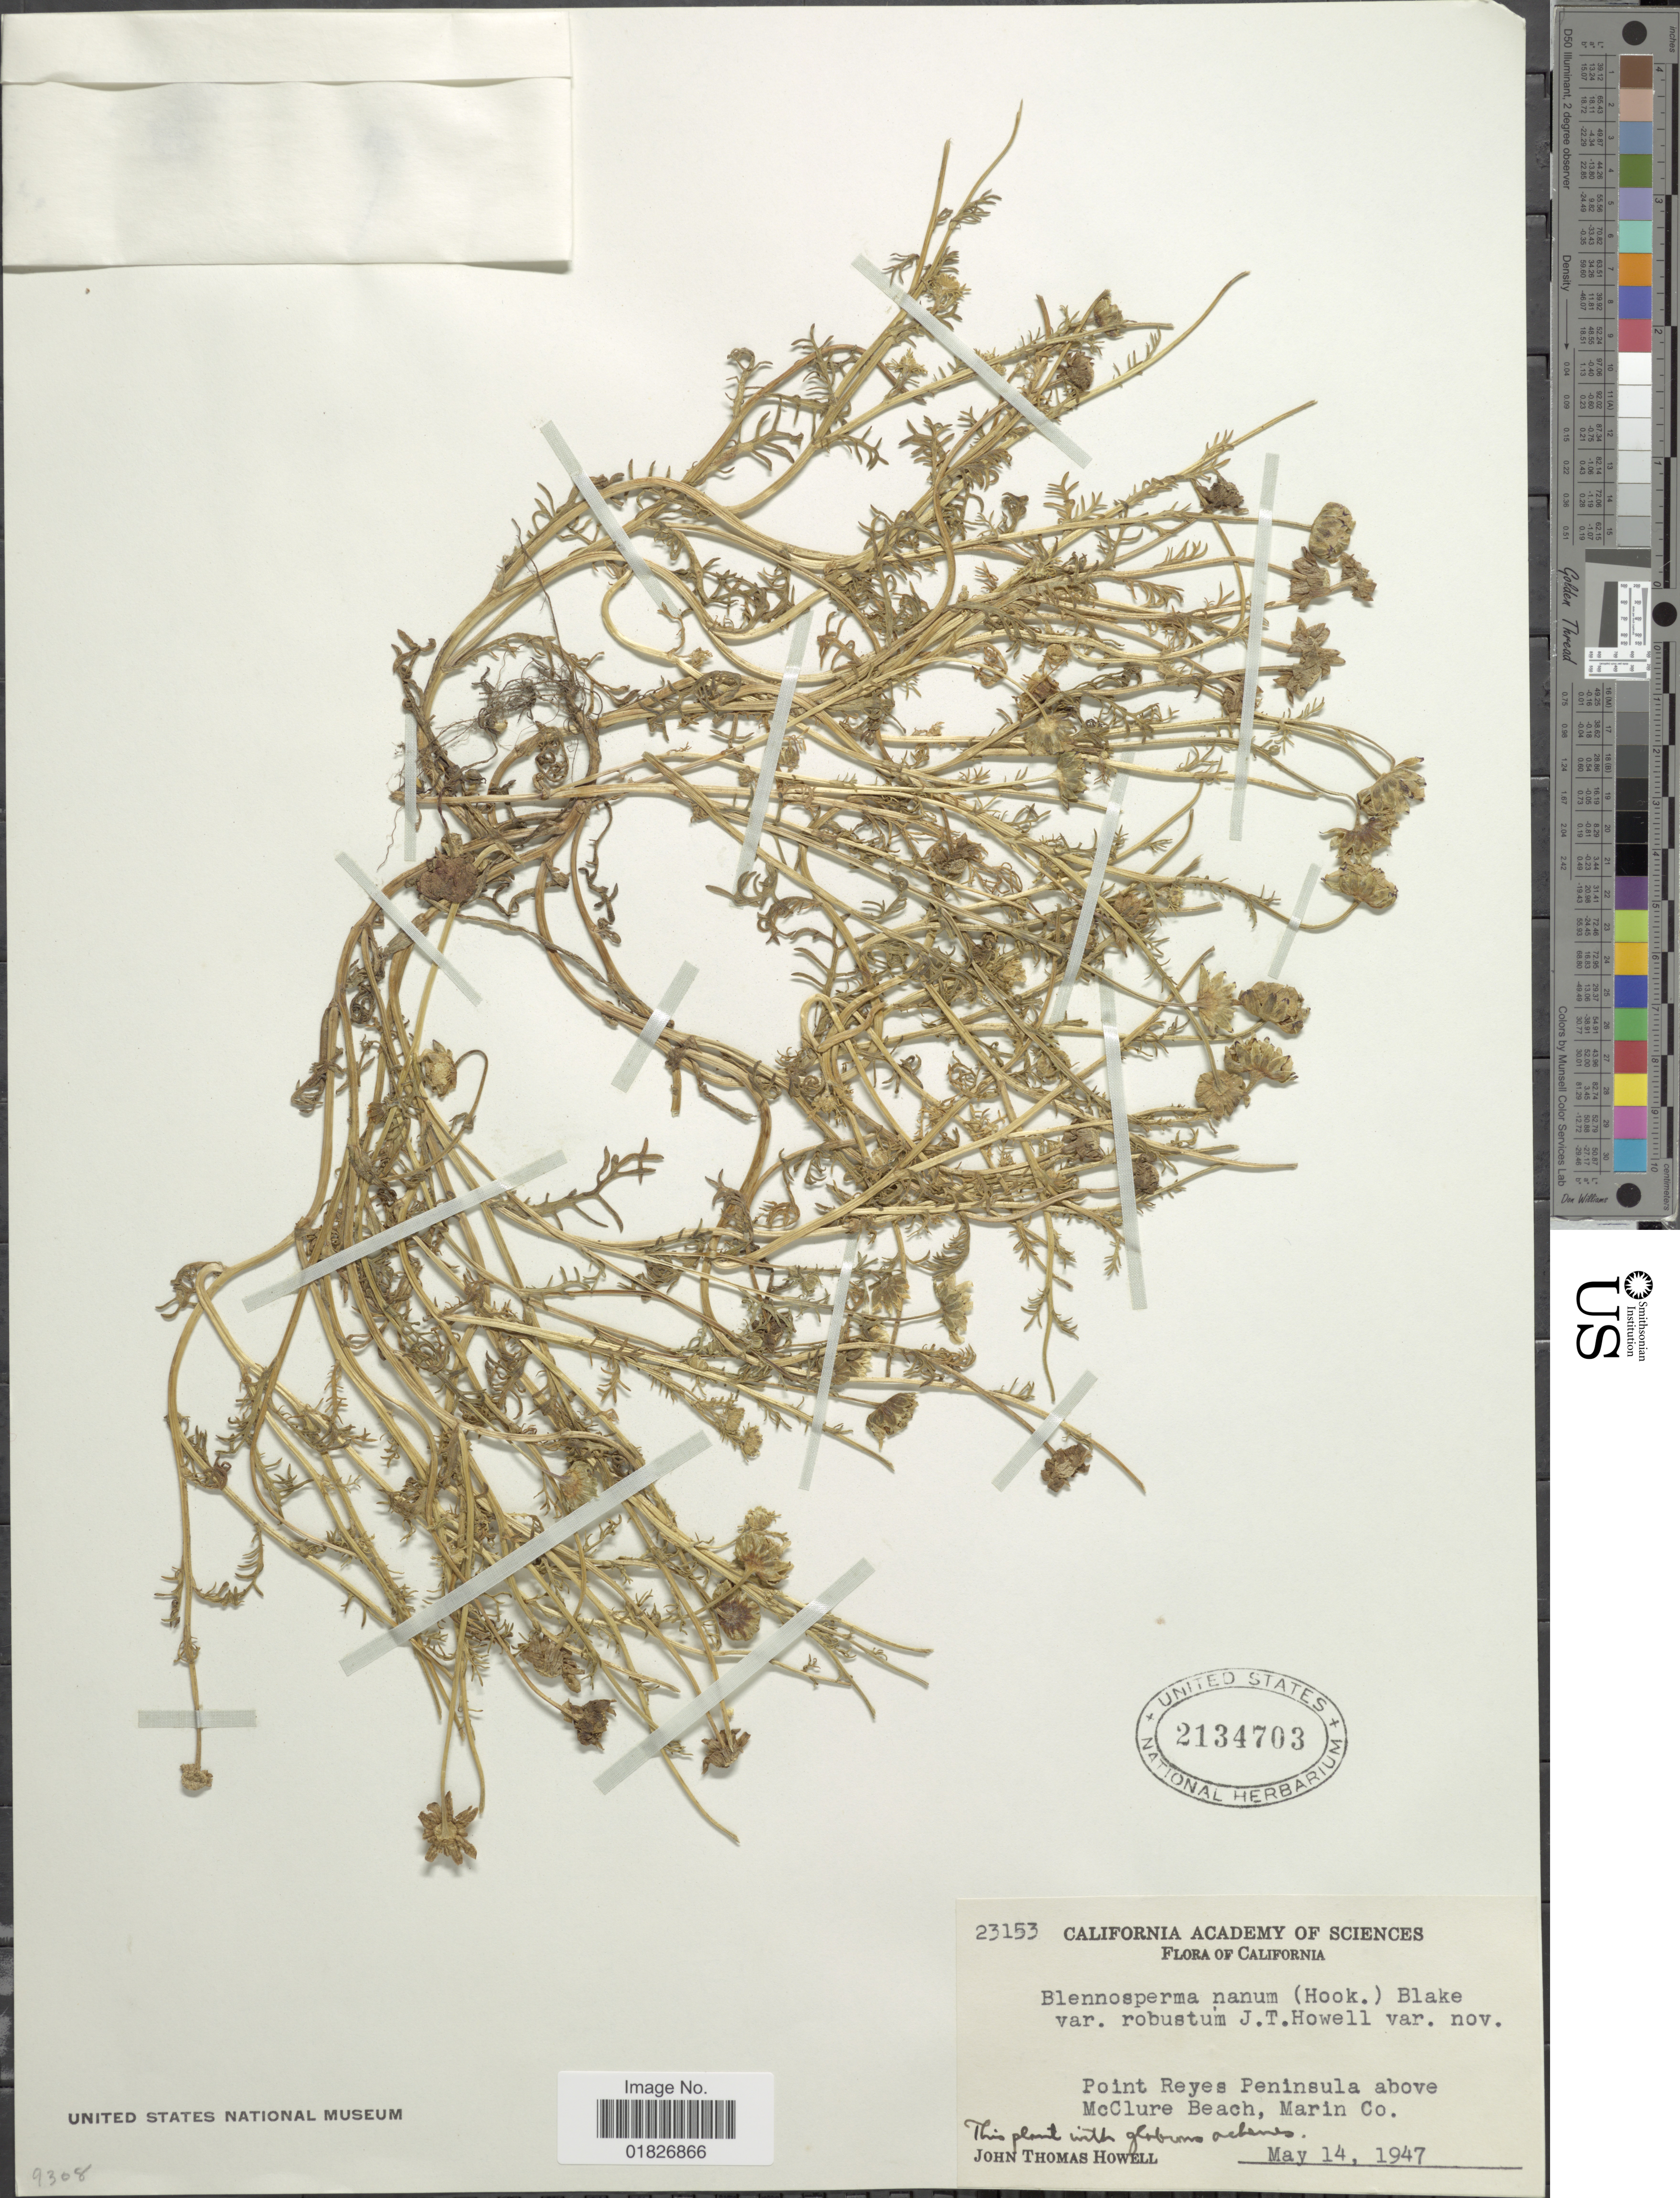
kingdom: Plantae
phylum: Tracheophyta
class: Magnoliopsida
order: Asterales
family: Asteraceae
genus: Blennosperma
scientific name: Blennosperma nanum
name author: (Hook.) S.F. Blake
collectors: J. T. Howell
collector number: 23153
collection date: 1947-05-14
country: United States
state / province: California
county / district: Marin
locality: Point Reyes Peninsula above McClure Beach, Marin Co.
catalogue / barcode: US 2134703